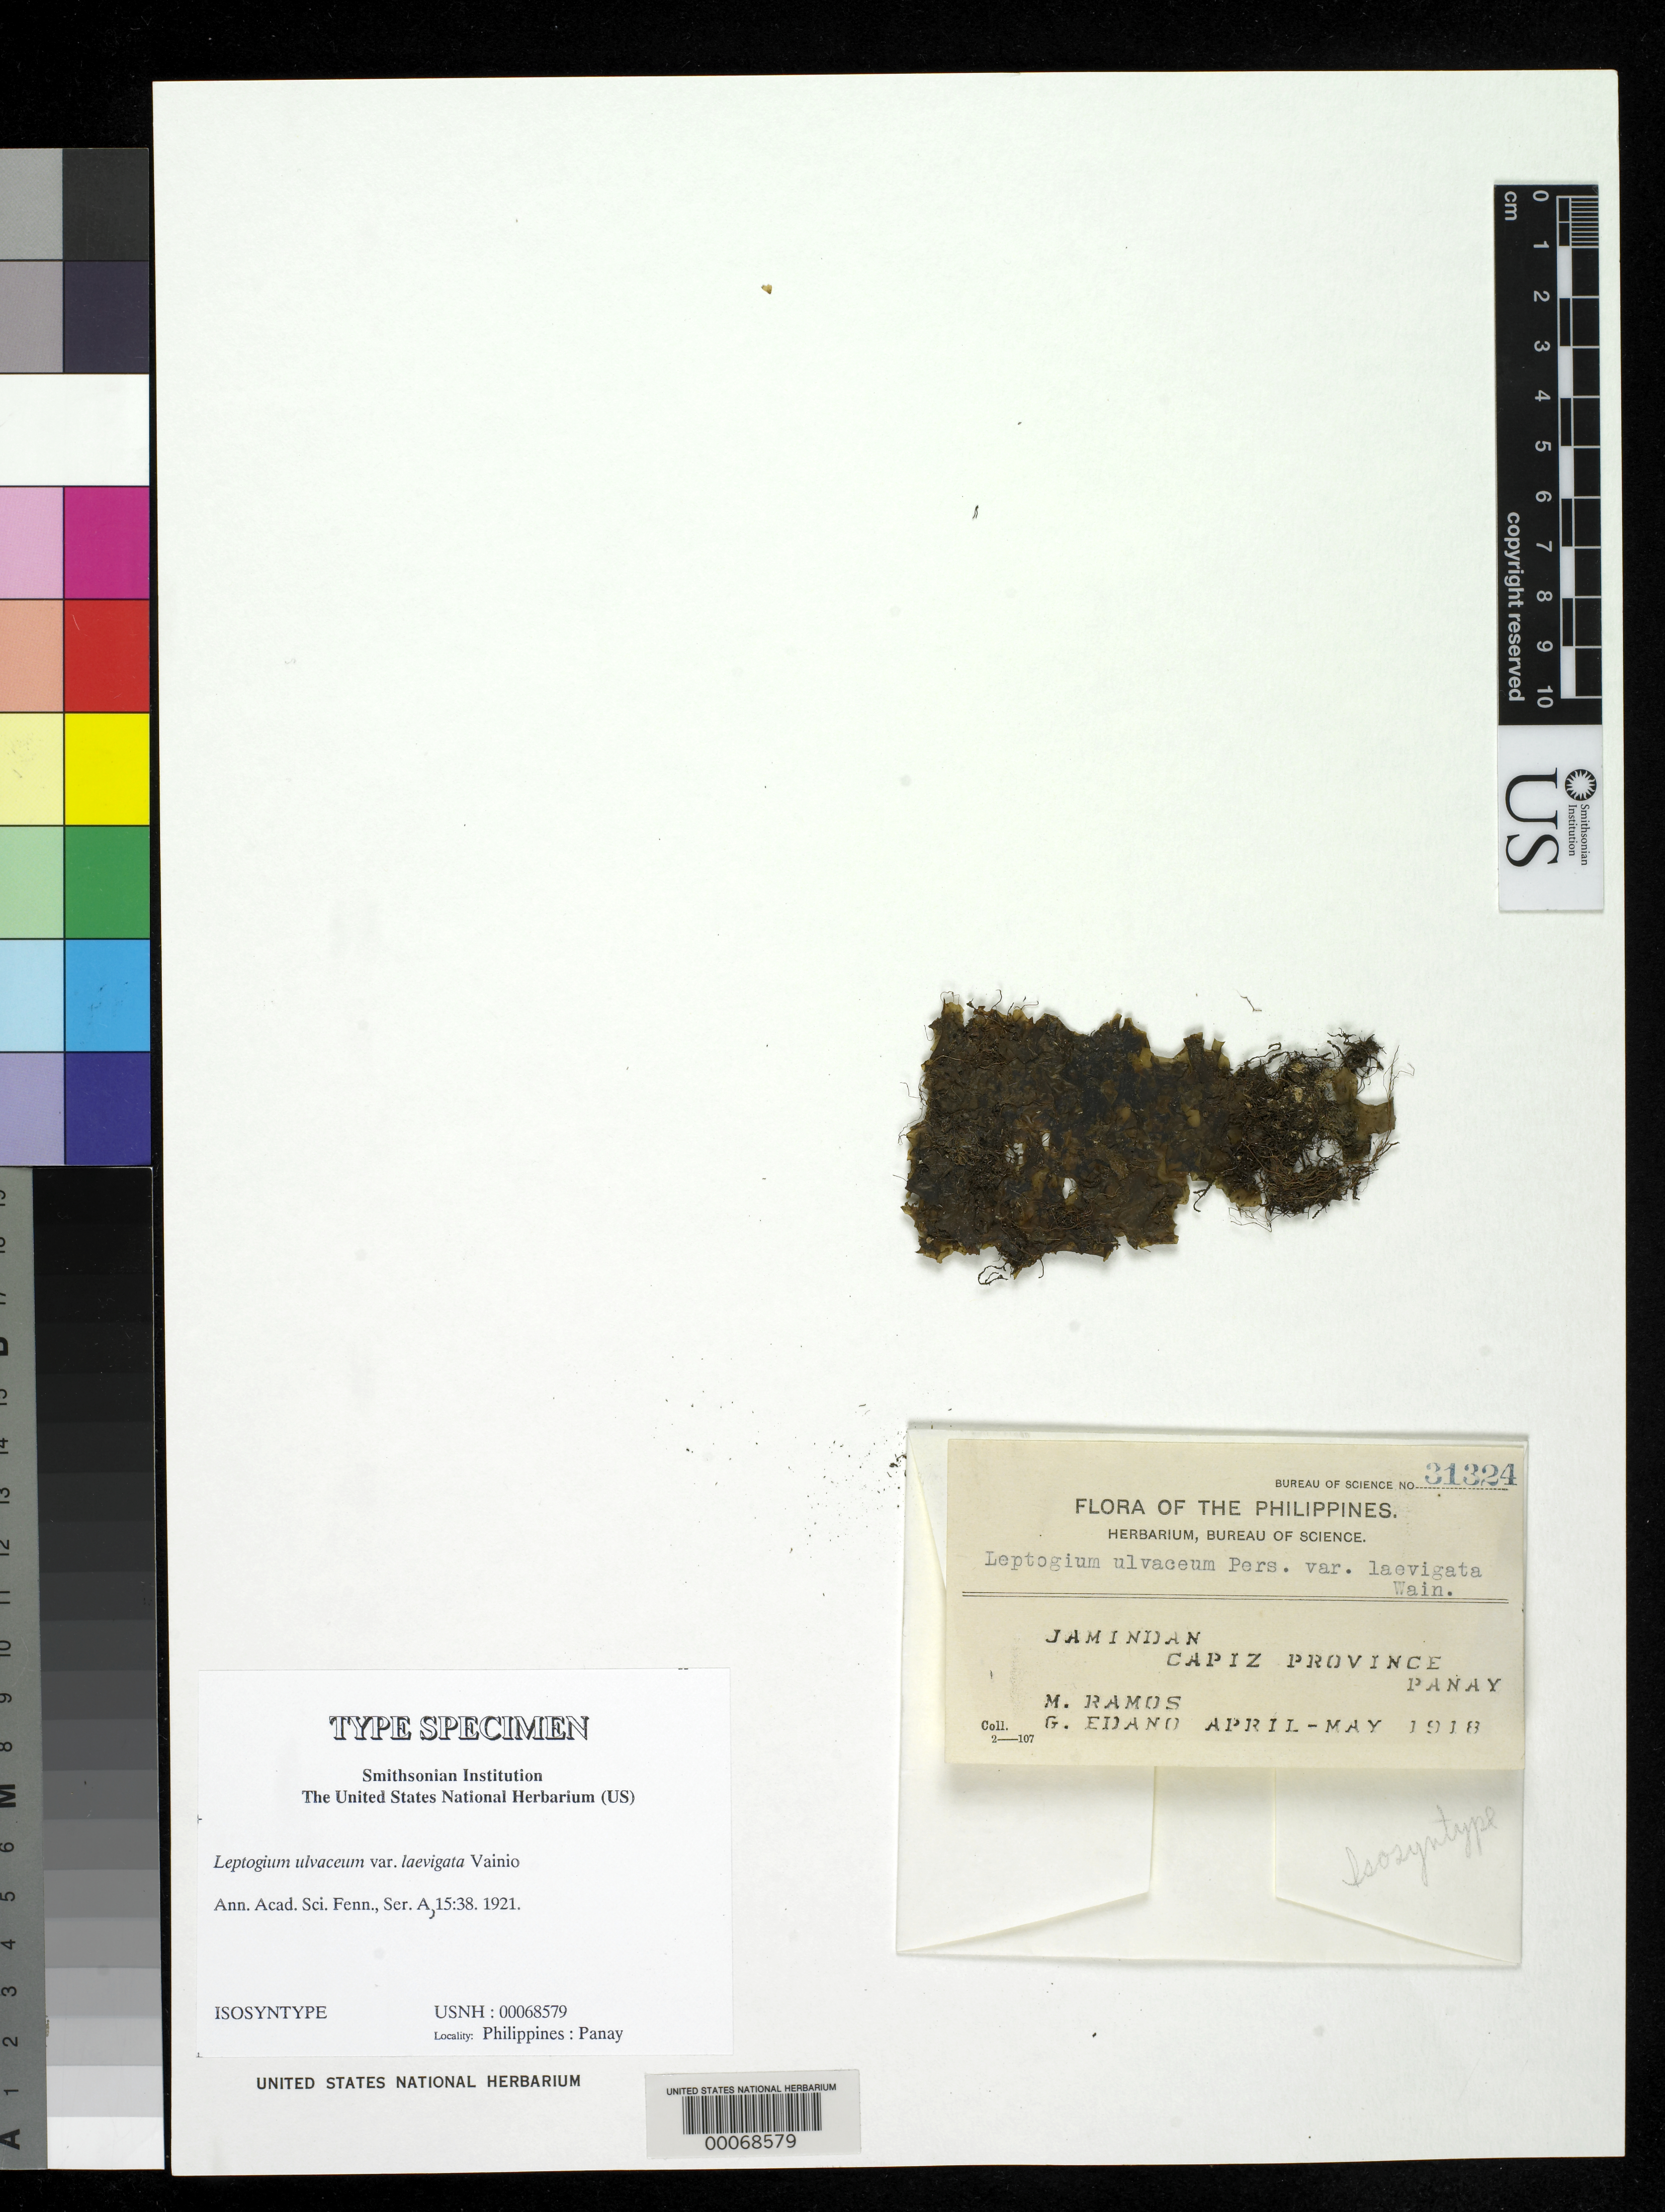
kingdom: Fungi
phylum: Ascomycota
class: Lecanoromycetes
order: Peltigerales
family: Collemataceae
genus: Leptogium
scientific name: Leptogium ulvaceum var. laevigata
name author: Vain.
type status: Isosyntype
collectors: M. Ramos & G. E. Edaño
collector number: Bur. Sci. 31324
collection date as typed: Apr 1918 to -- May 1918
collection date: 1918-04/1918-05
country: Philippines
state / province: Western Visayas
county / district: Capiz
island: Panay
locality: Jamindan.